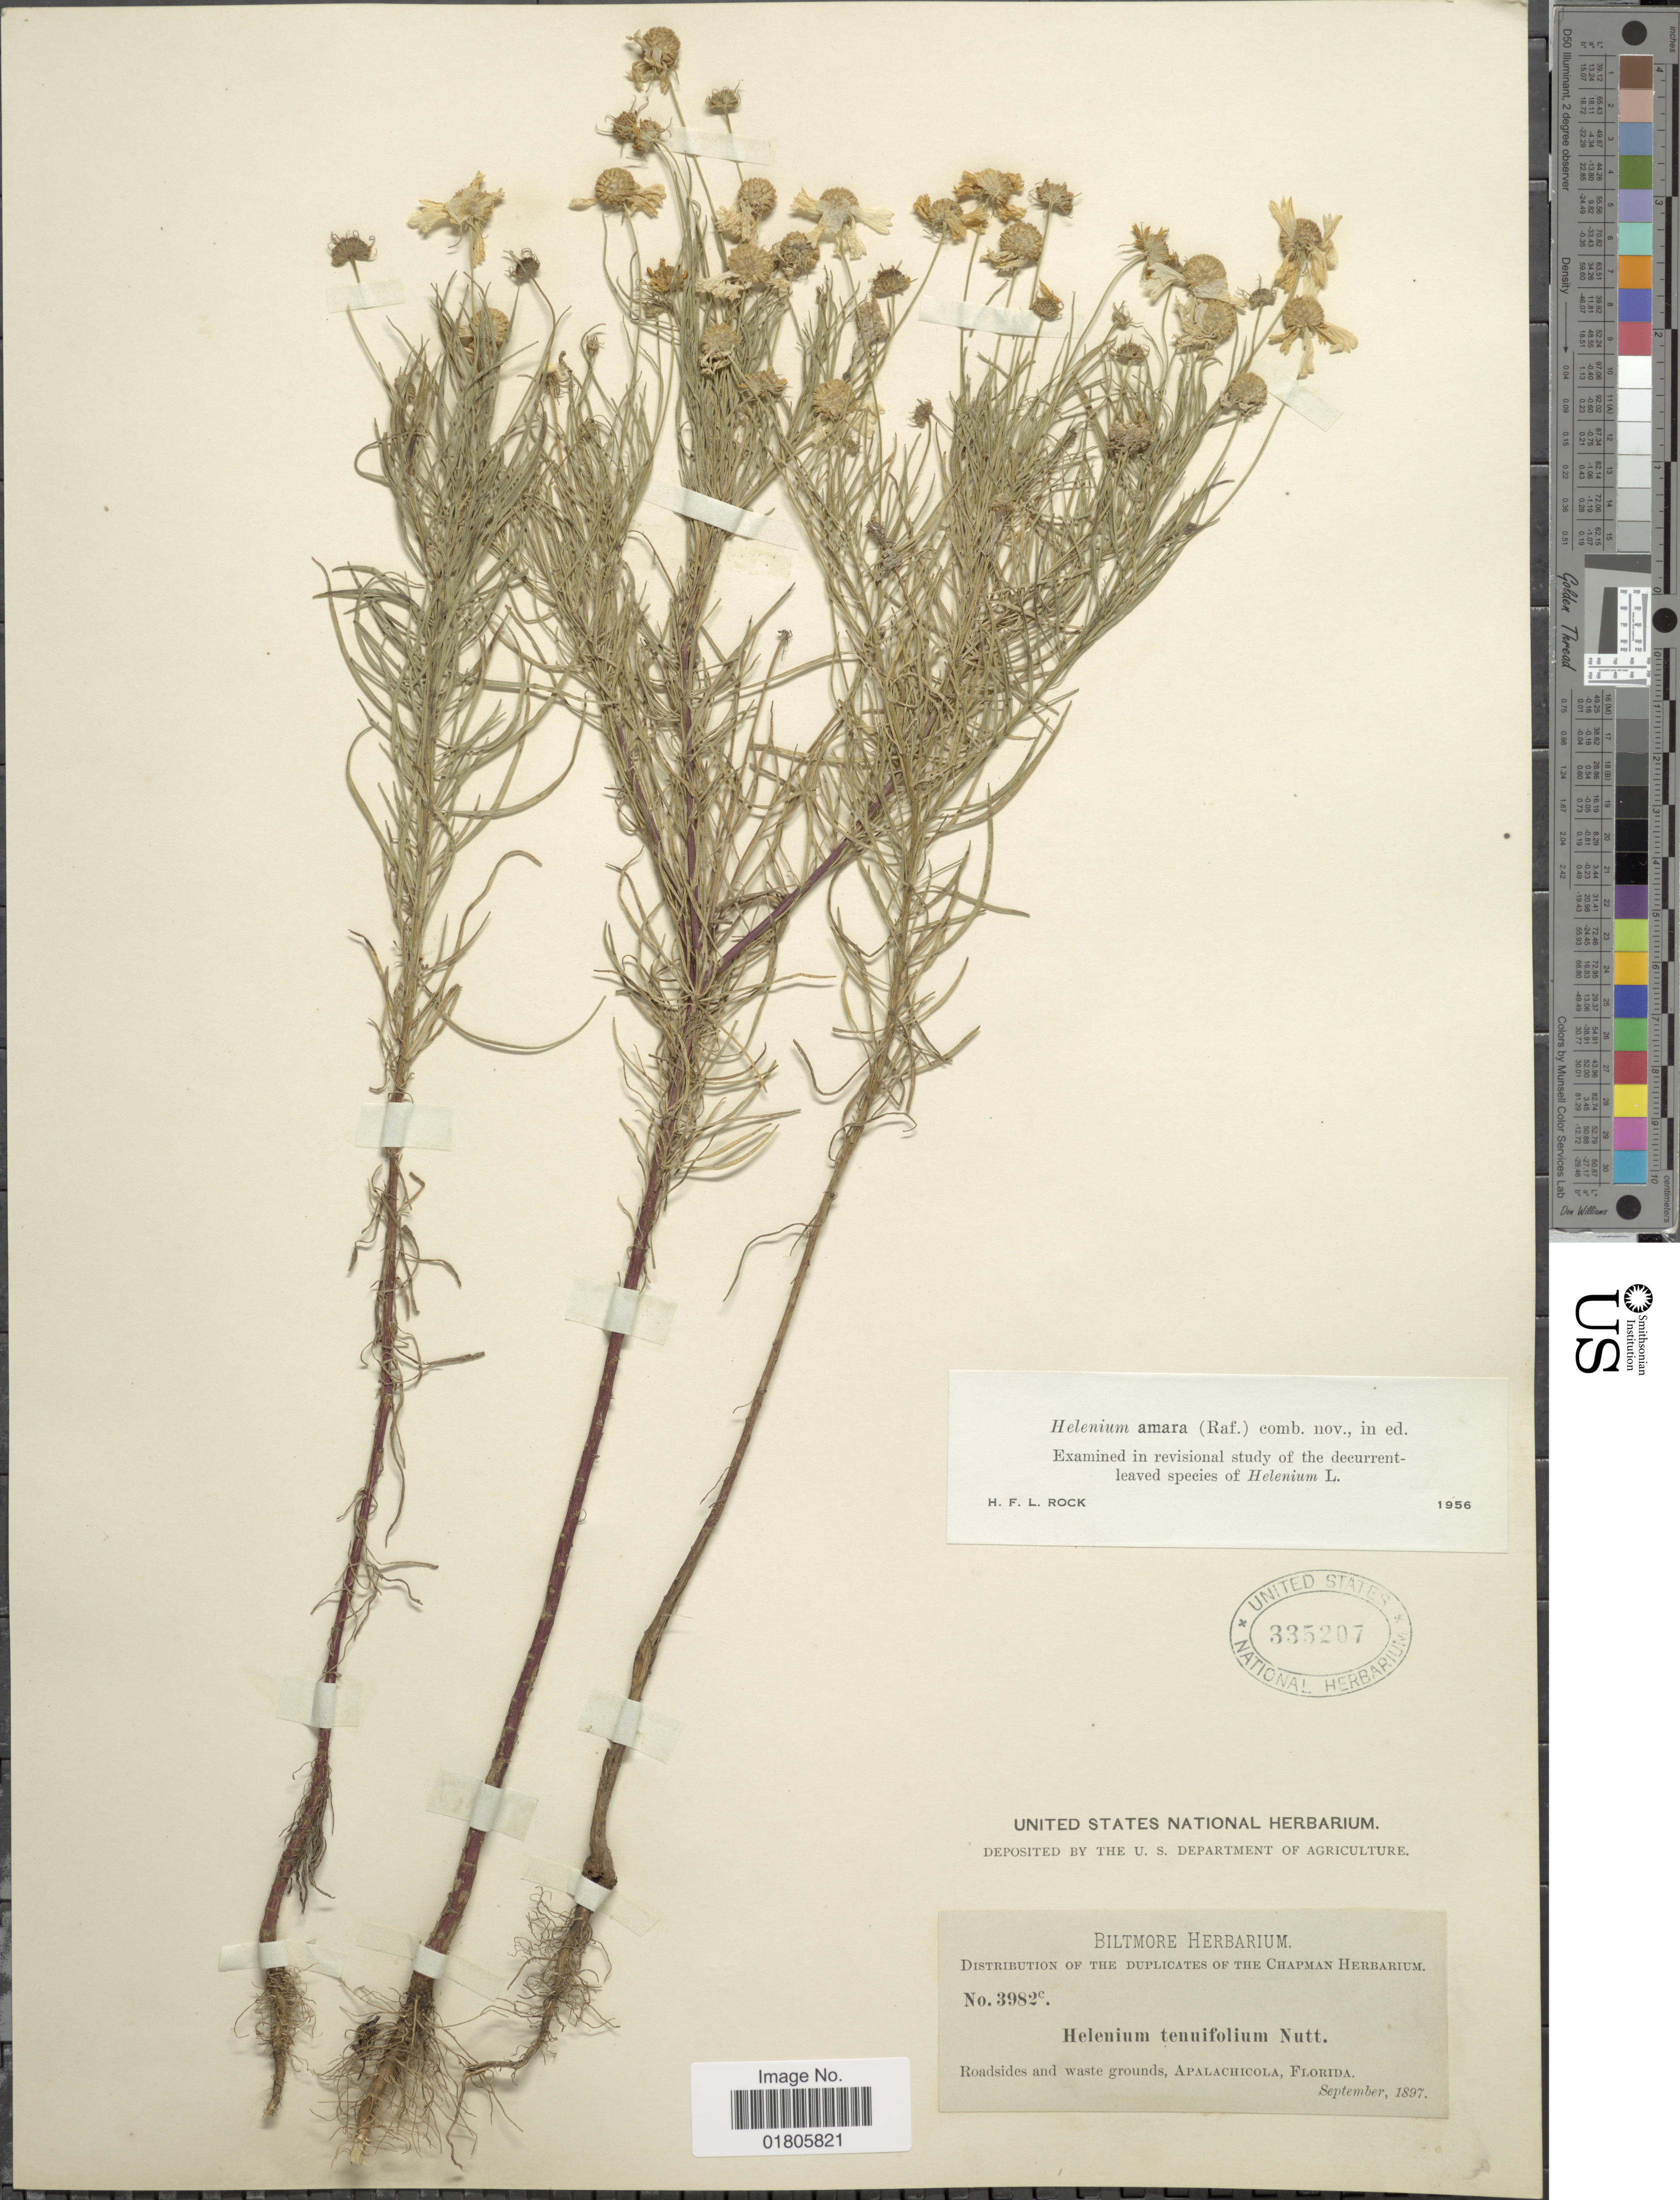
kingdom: Plantae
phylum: Tracheophyta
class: Magnoliopsida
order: Asterales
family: Asteraceae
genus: Helenium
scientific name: Helenium amarum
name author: (Raf.) H. Rock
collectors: ex herb. Biltmore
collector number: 3982c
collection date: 1897-09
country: United States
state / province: Florida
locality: Apalachicola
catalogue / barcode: US 335207